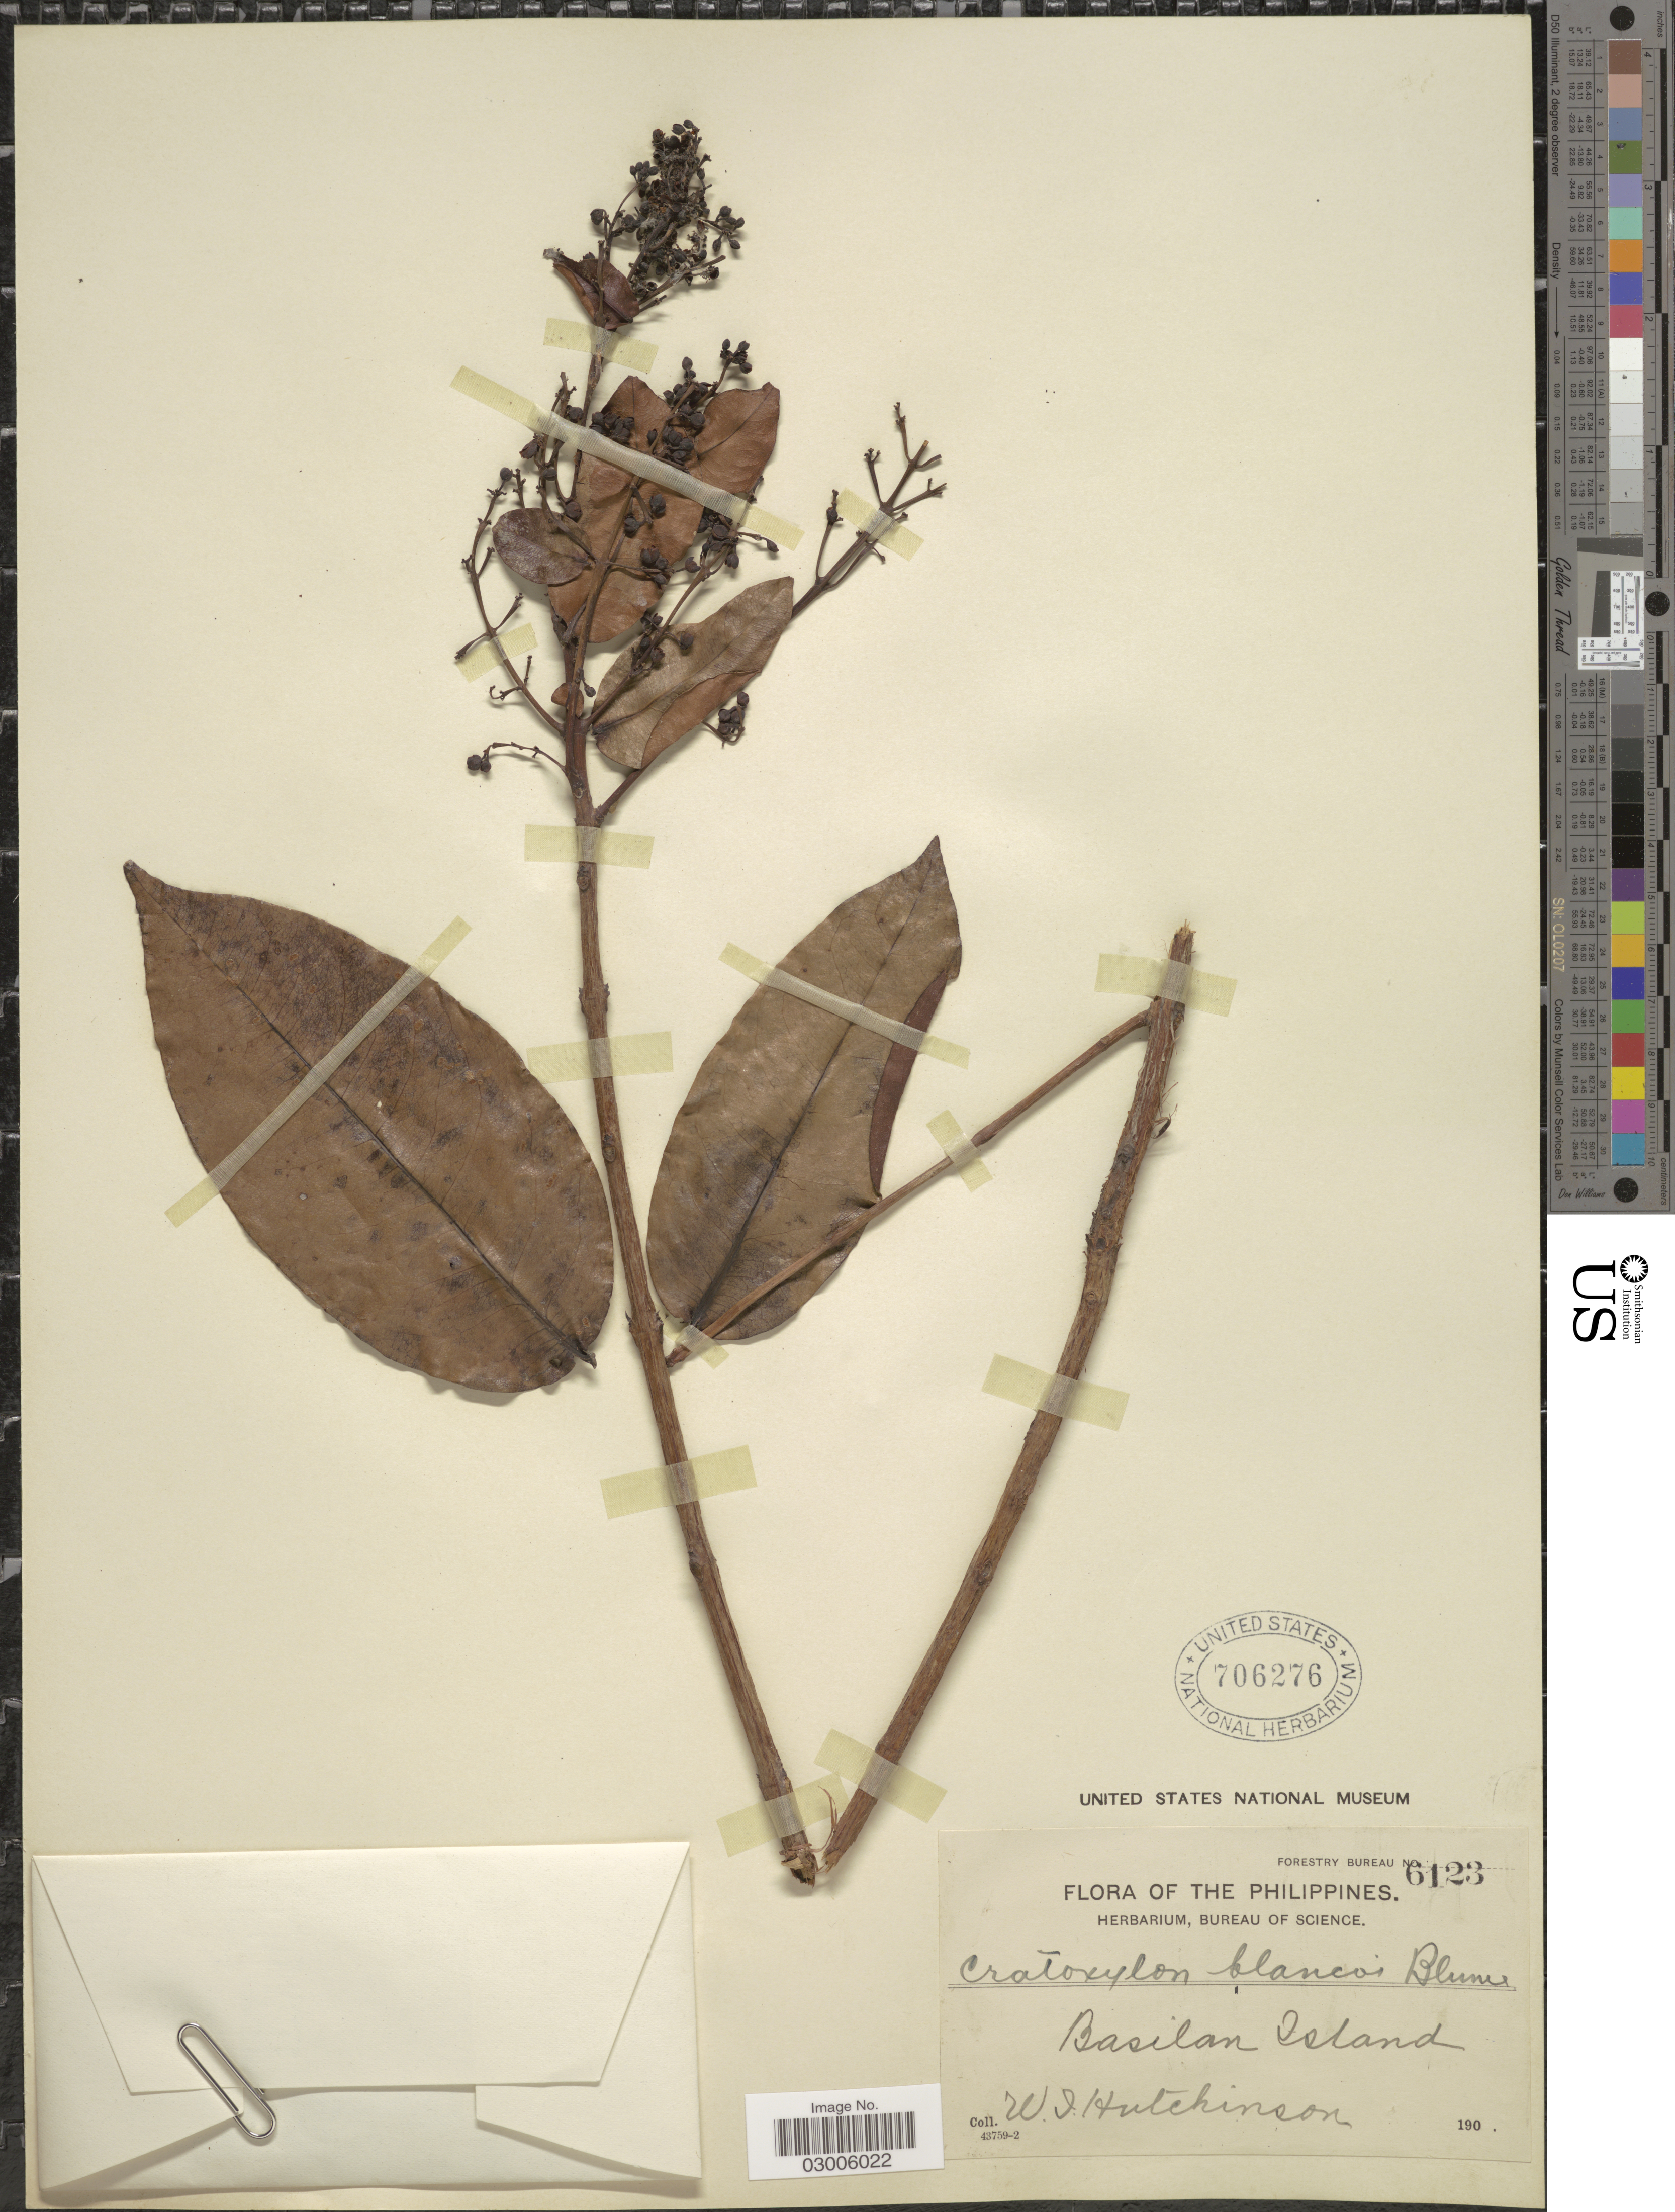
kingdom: Plantae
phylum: Tracheophyta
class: Magnoliopsida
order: Malpighiales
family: Hypericaceae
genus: Cratoxylum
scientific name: Cratoxylum blancoi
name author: Blume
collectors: W. I. Hutchinson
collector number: Forestry Bureau 6123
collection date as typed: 190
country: Philippines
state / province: Muslim Mindanao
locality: Basilan Island.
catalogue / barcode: US 706276